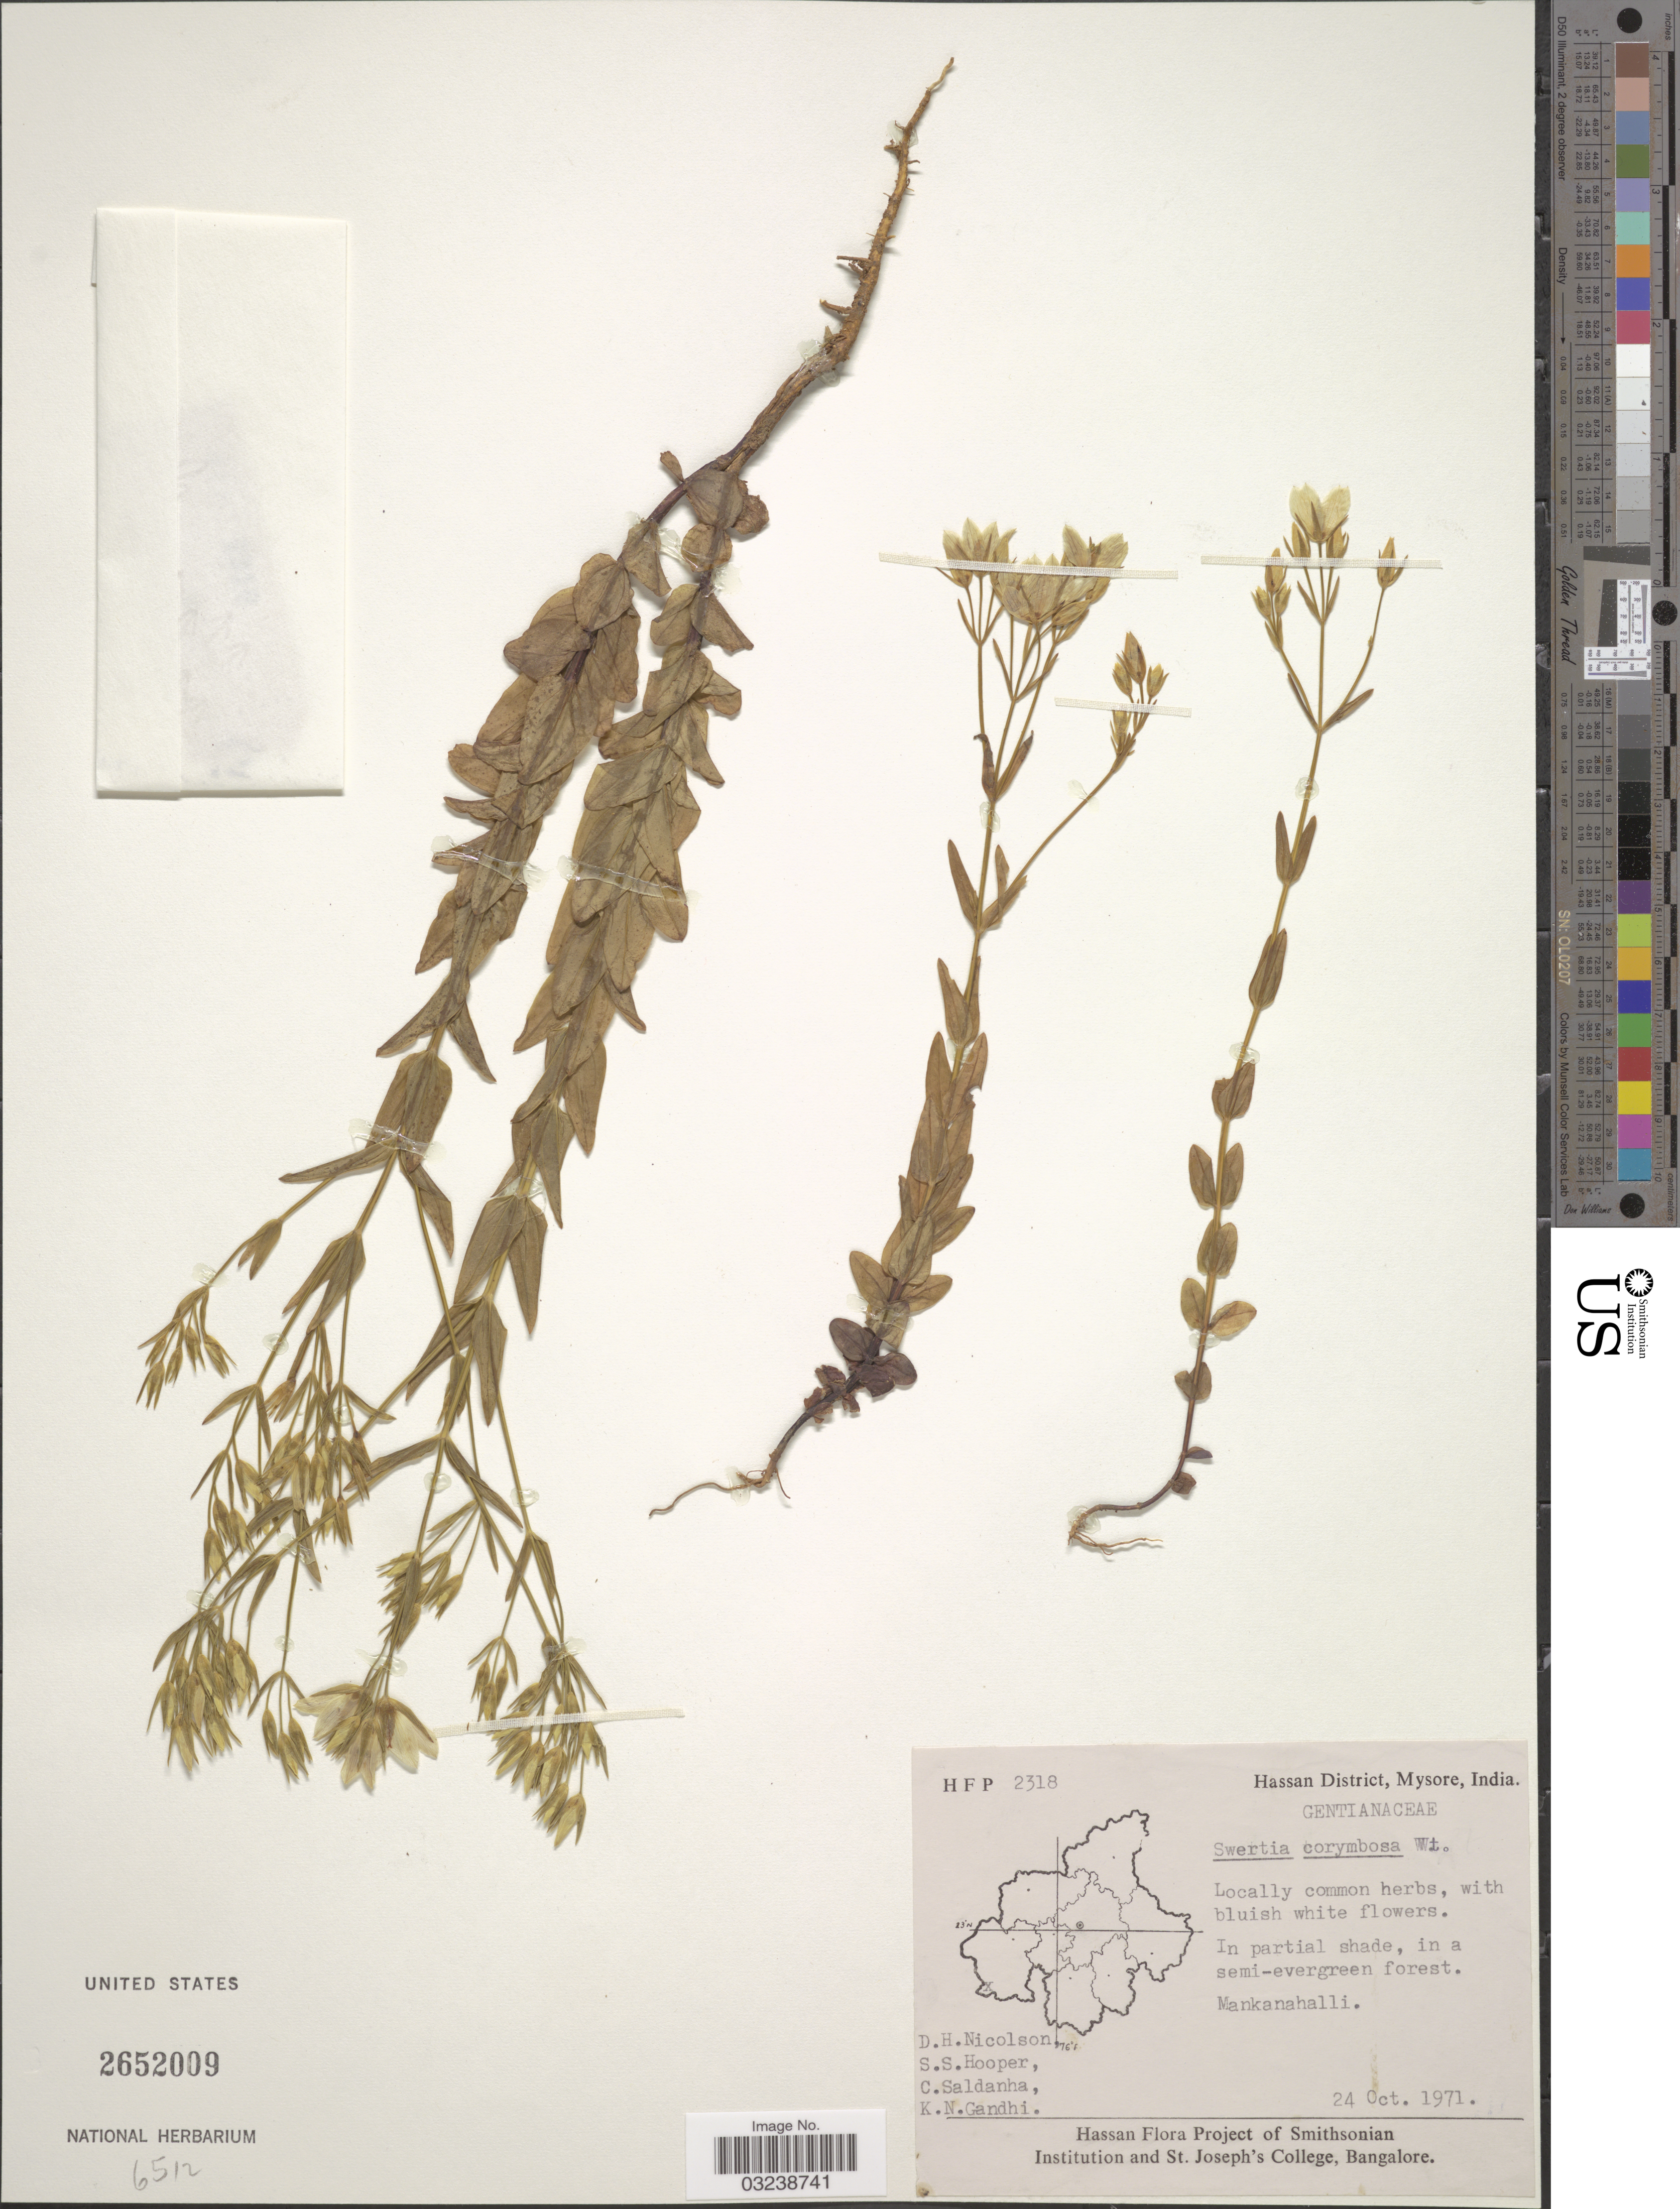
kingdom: Plantae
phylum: Tracheophyta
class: Magnoliopsida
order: Gentianales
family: Gentianaceae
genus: Swertia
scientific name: Swertia corymbosa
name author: Wight ex Griseb.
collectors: D. H. Nicolson, S. S. Hooper, C. Saldanha & K. N. Gandhi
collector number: HFP2318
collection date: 1971-10-24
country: India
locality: Hassan District, Mysore. Mankanahalli.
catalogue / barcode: US 2652009